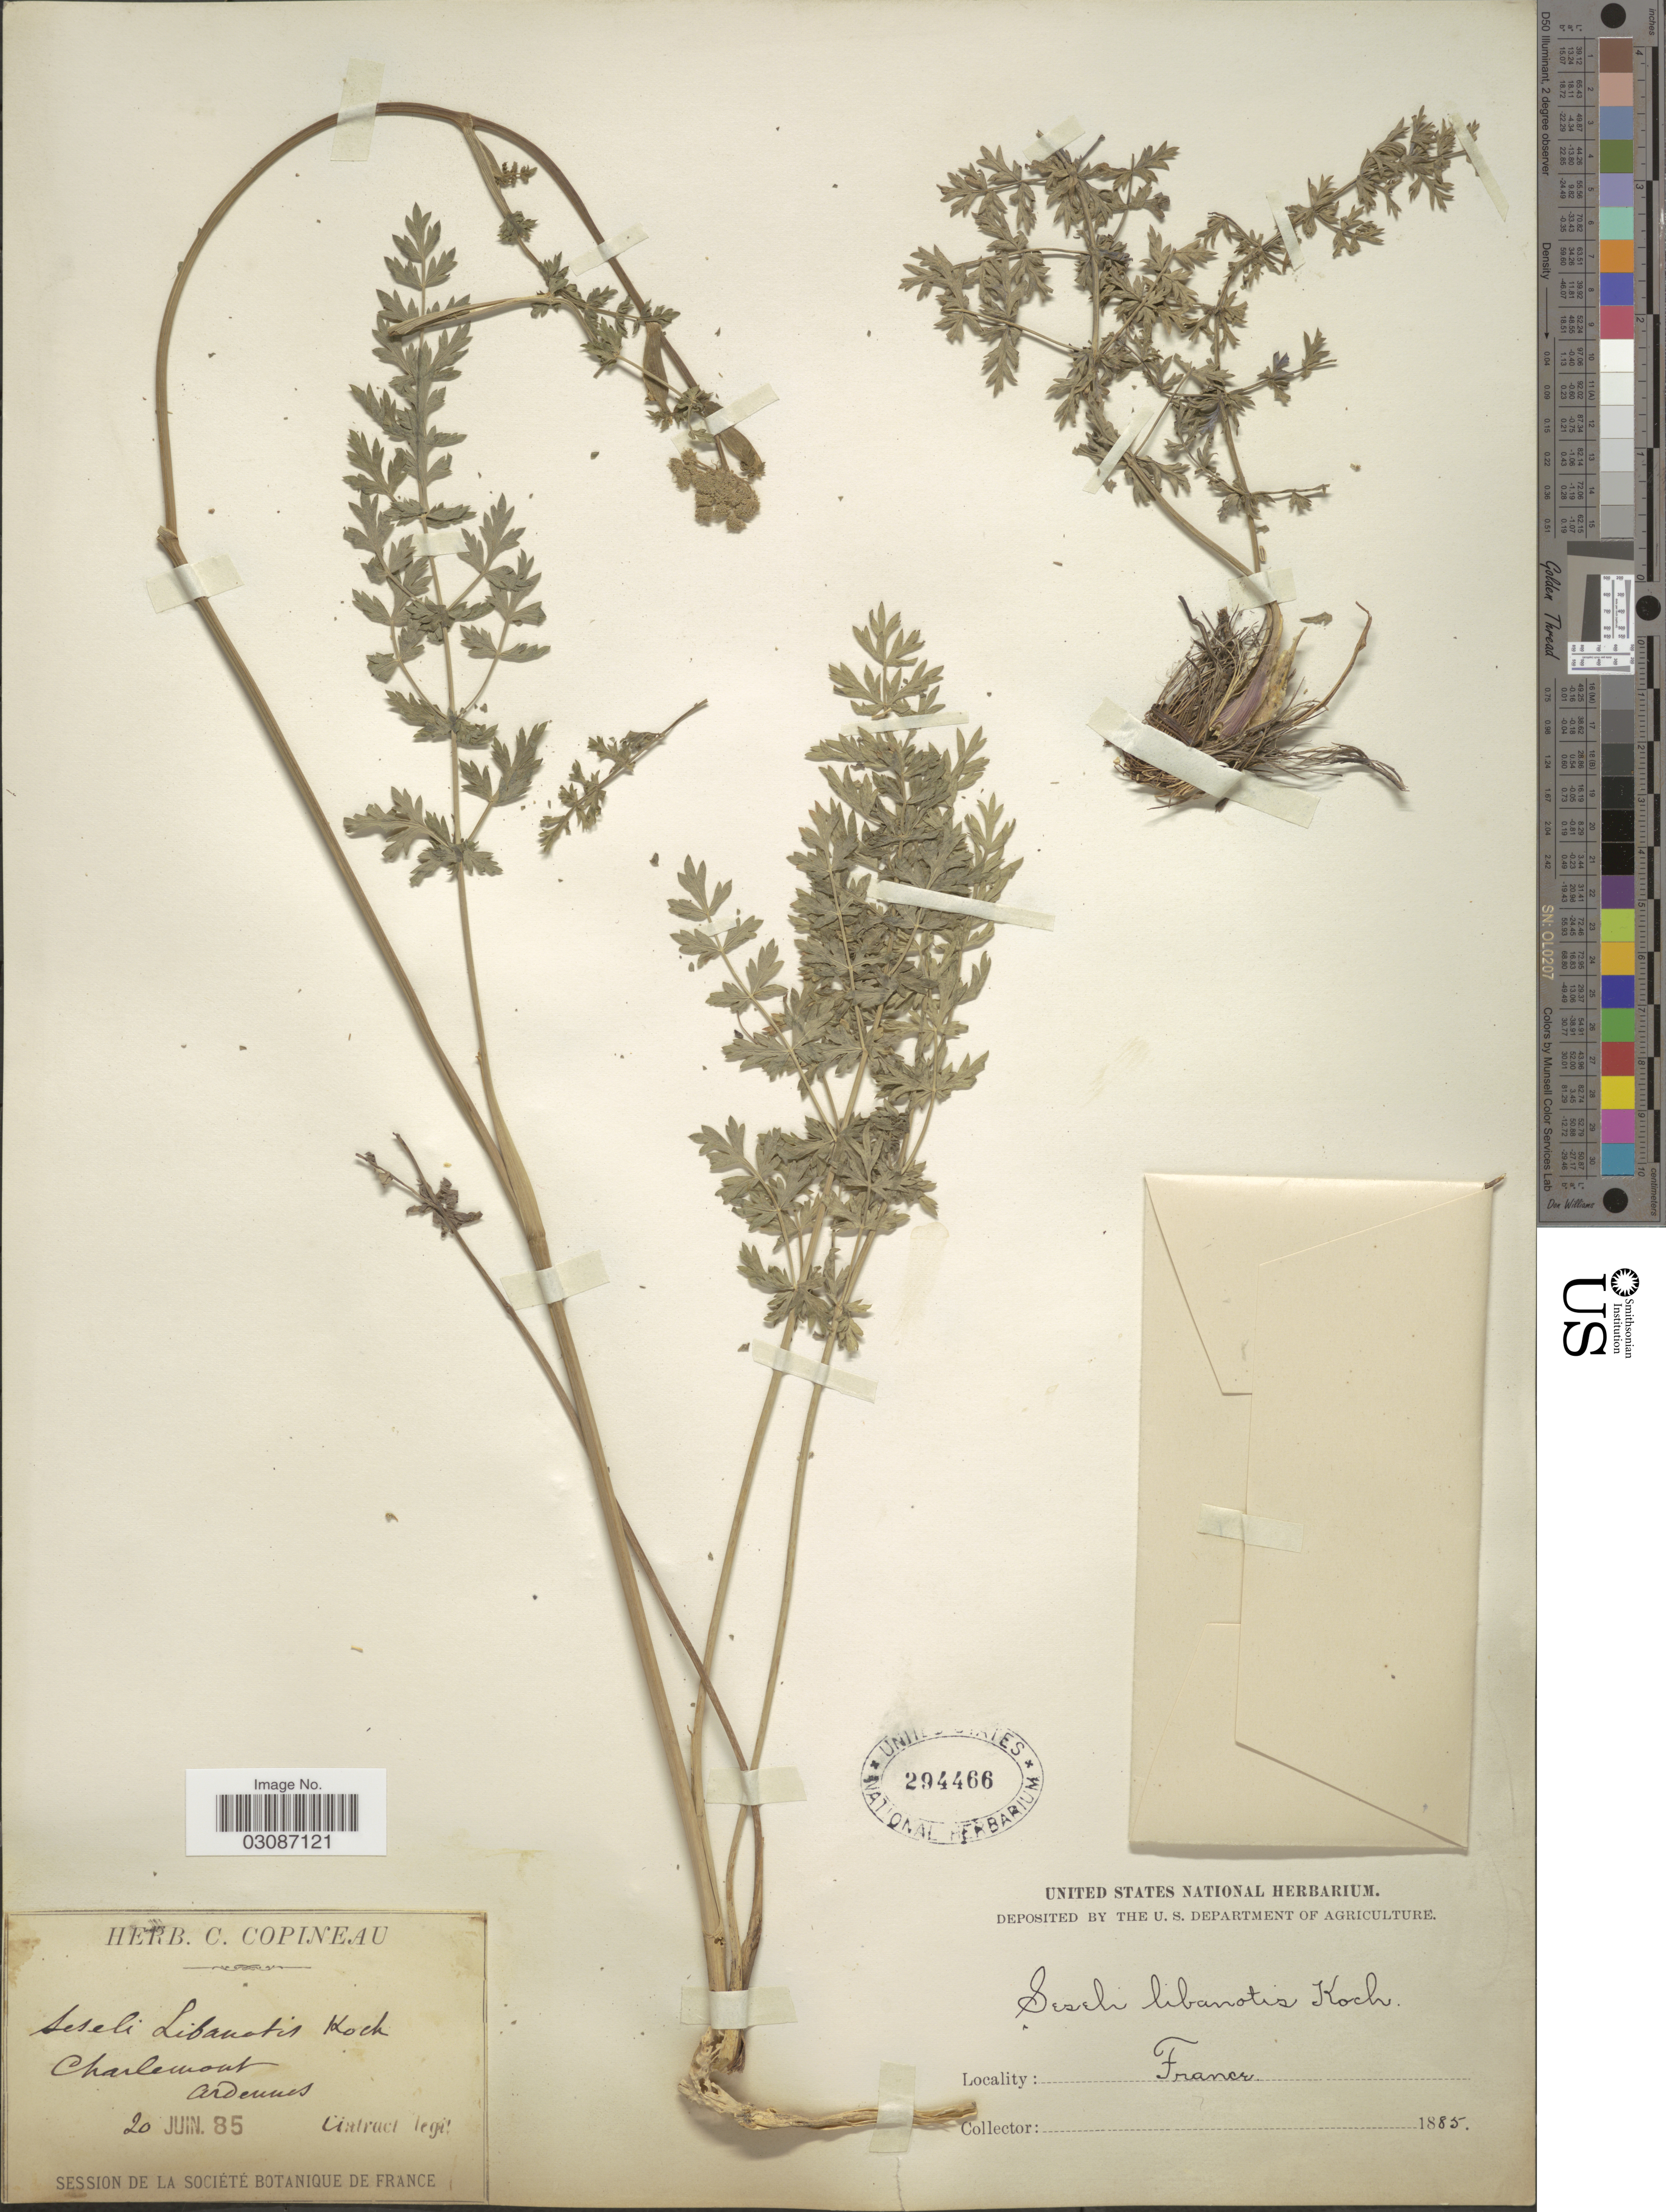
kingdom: Plantae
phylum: Tracheophyta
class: Magnoliopsida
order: Apiales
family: Apiaceae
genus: Seseli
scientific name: Seseli libanotis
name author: Koch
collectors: Cintract, --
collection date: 1885-06-20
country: France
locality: Charlemont ardennes.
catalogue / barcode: US 294466